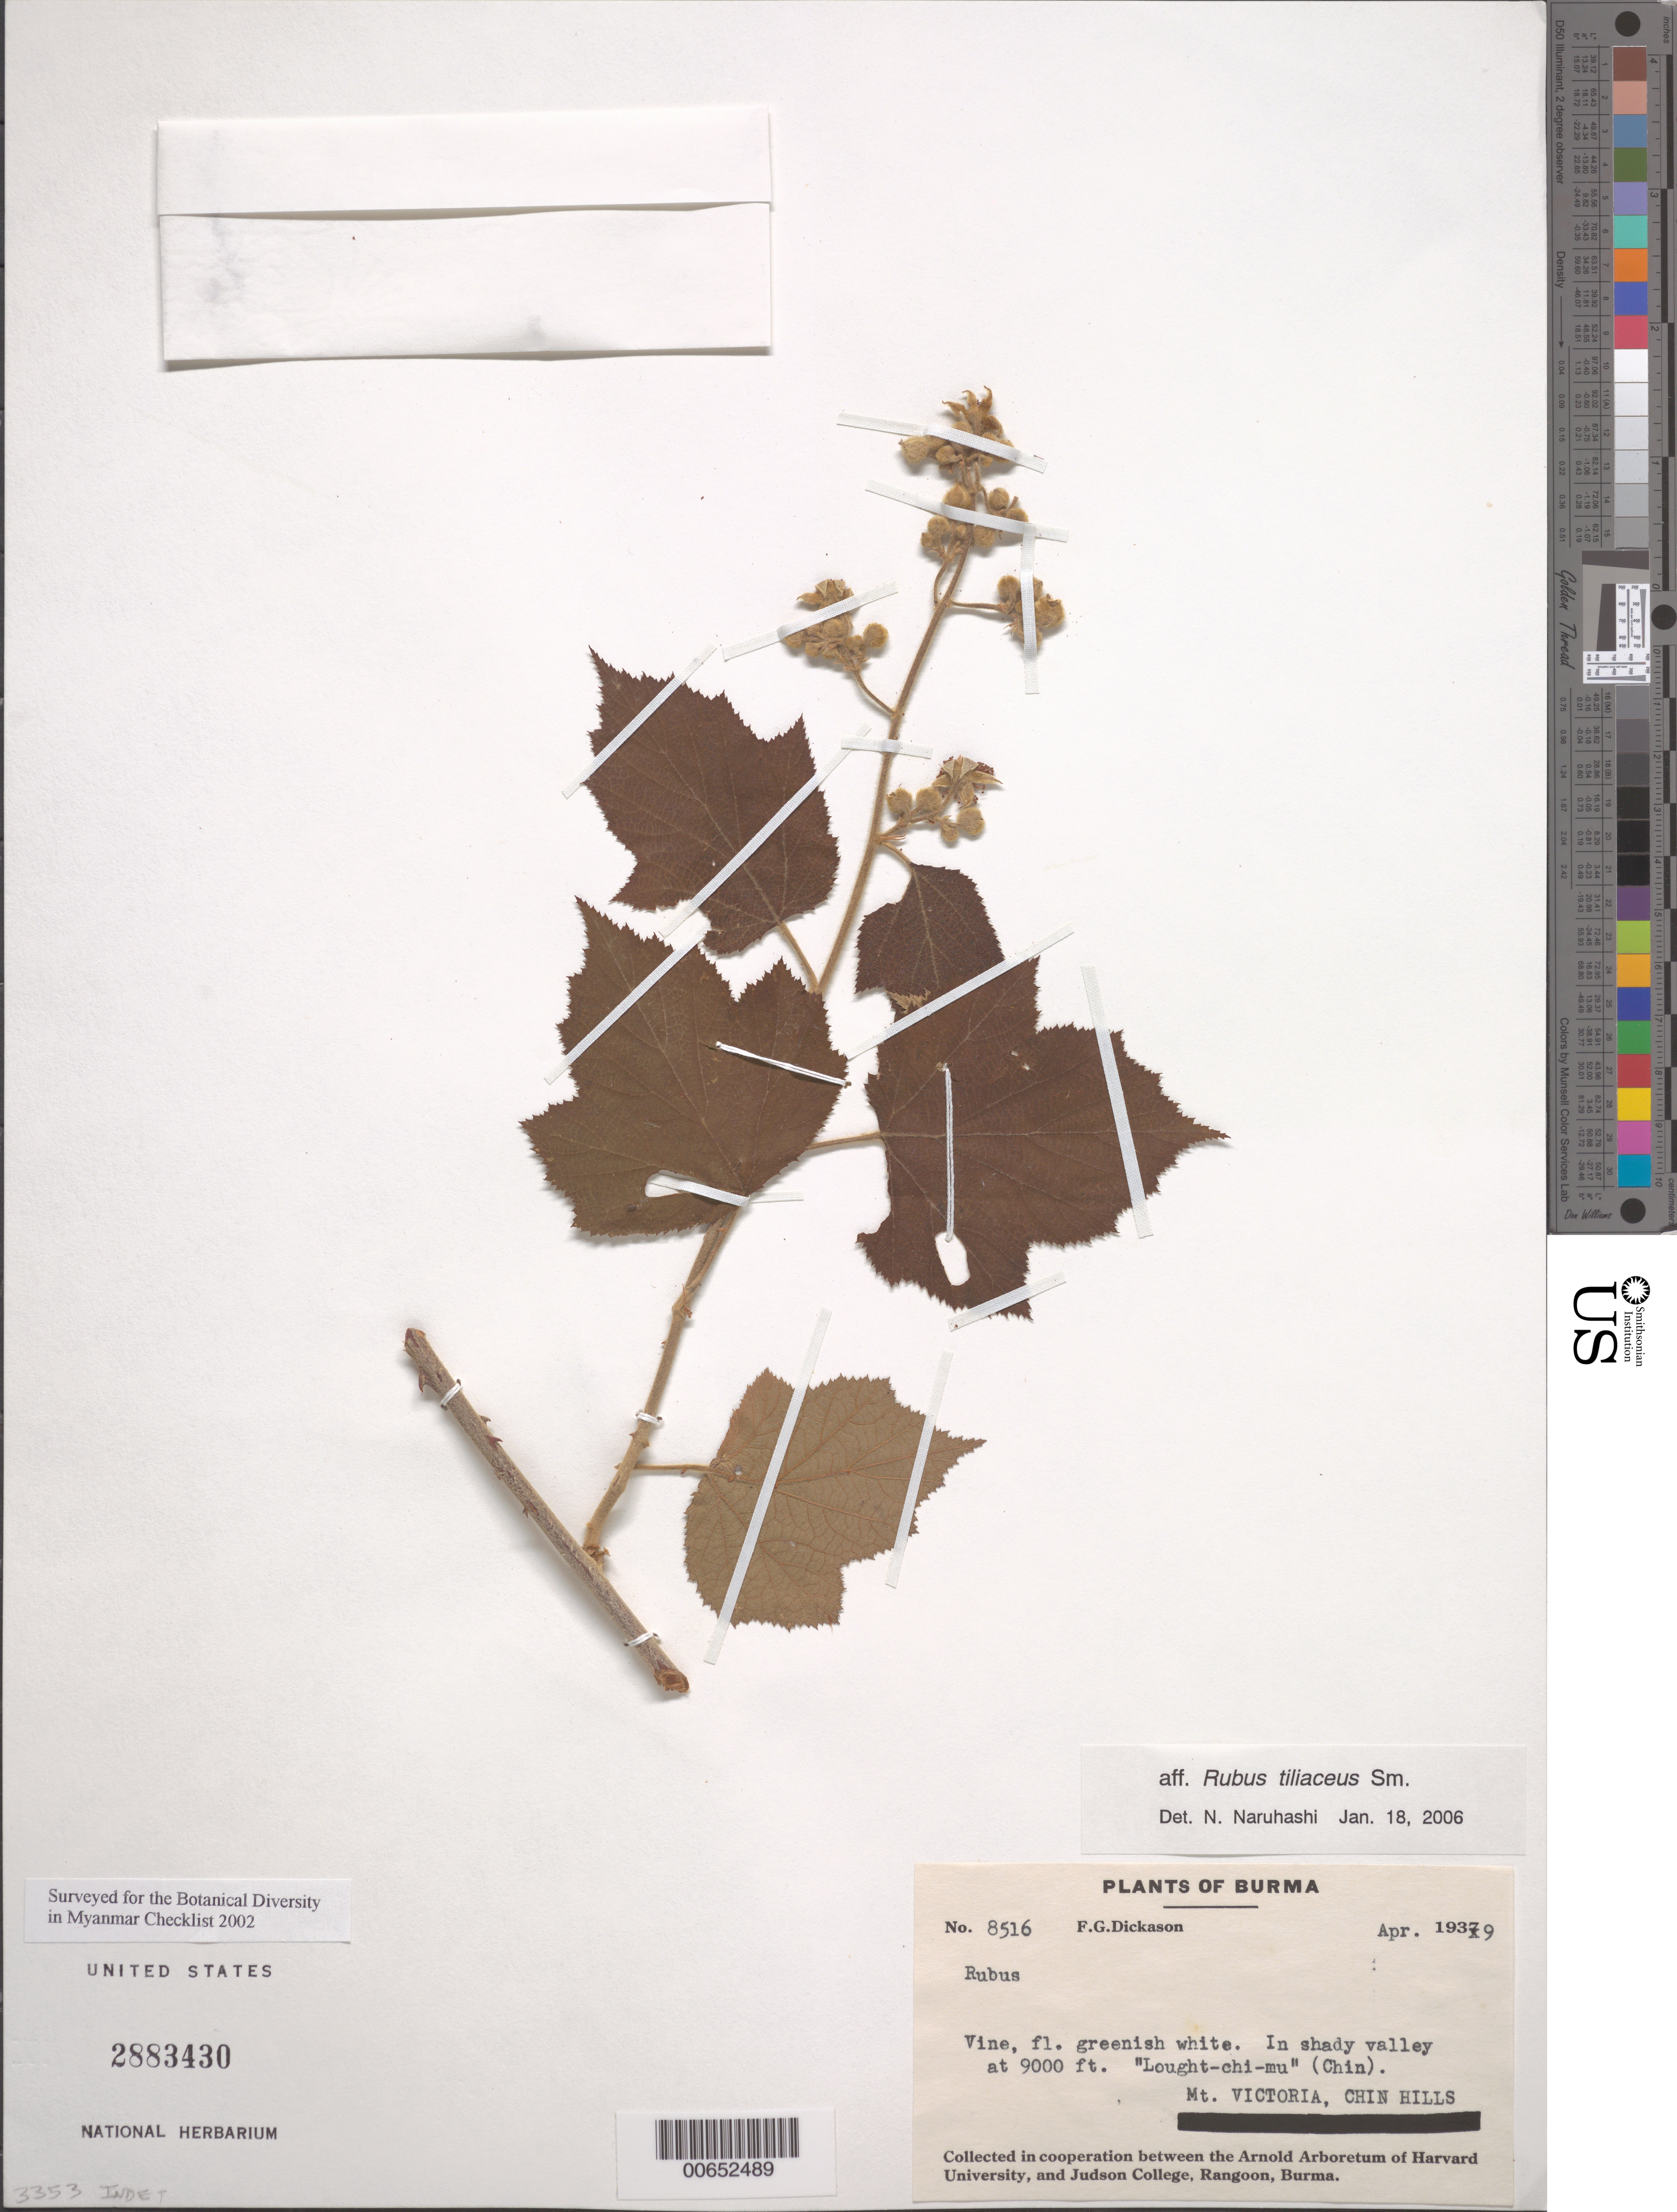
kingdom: Plantae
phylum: Tracheophyta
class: Magnoliopsida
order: Rosales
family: Rosaceae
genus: Rubus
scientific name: Rubus sp.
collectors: F. Dickason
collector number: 8516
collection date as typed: Apr 1939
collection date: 1939-04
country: Myanmar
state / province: Chin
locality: Lought-chi-mu, Mt. Victoria, Chin Hills.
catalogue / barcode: US 2883430